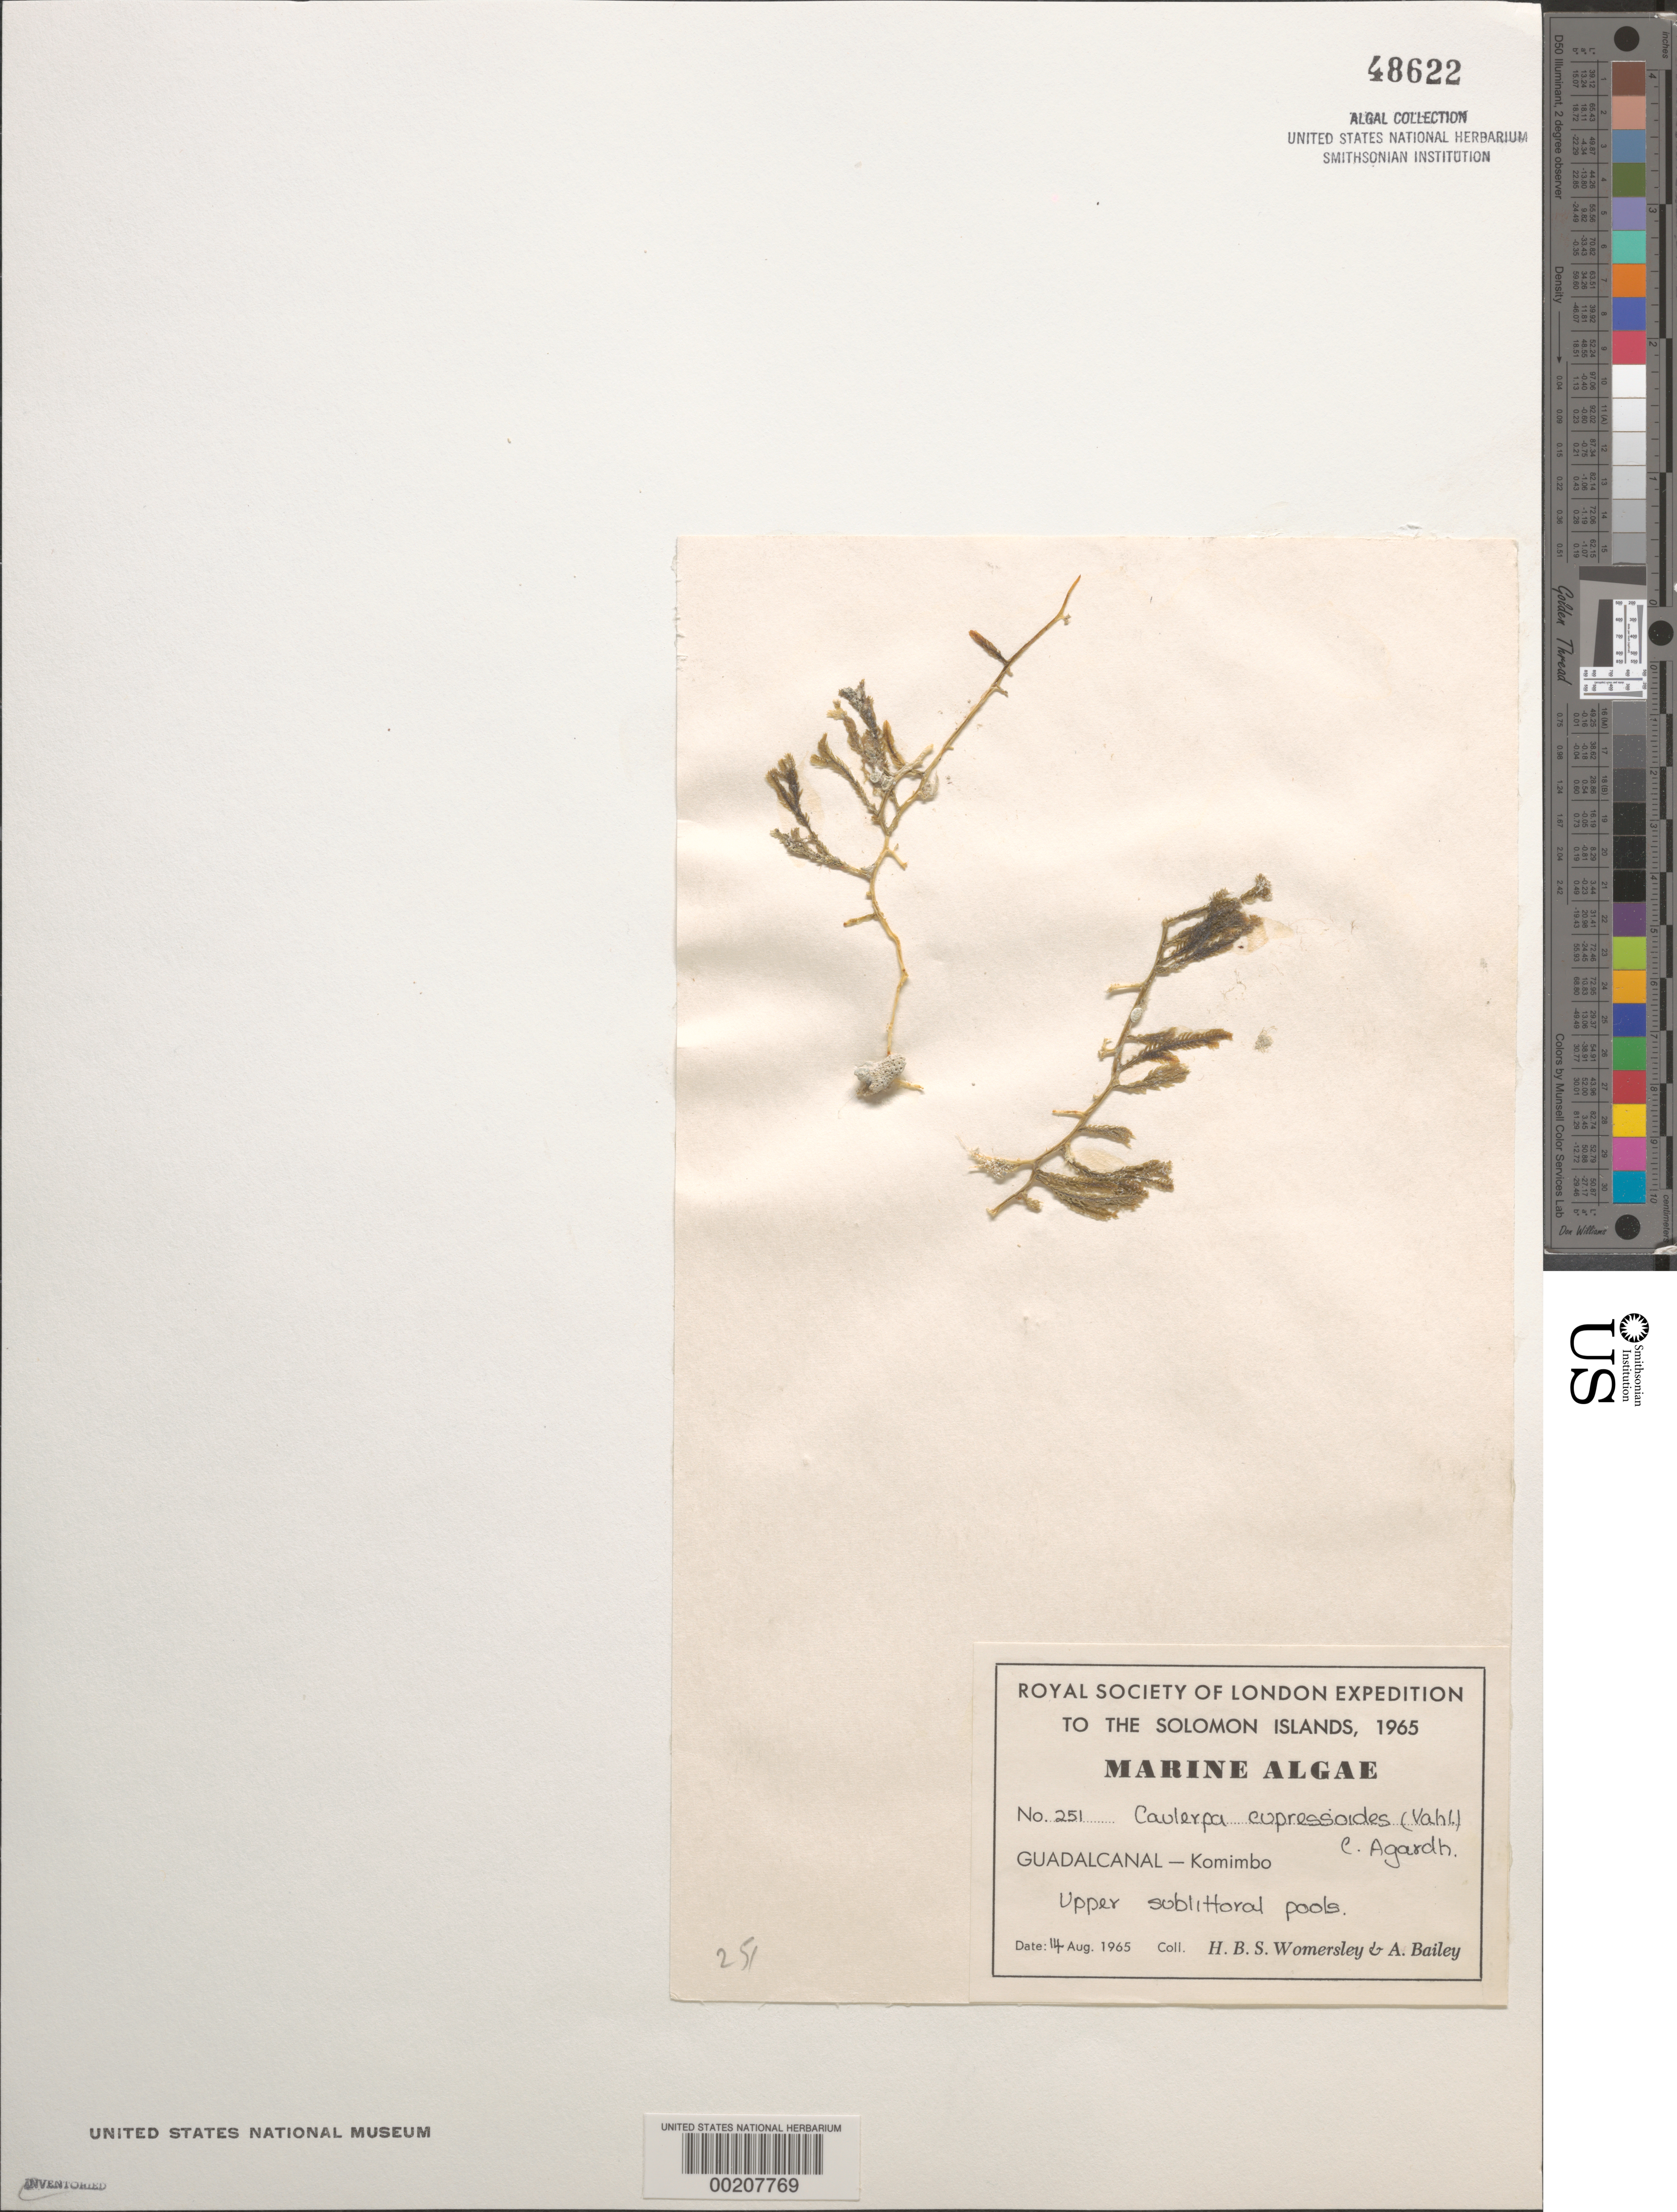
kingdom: Plantae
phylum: Chlorophyta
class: Ulvophyceae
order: Bryopsidales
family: Caulerpaceae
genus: Caulerpa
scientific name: Caulerpa cupressoides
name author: (Vahl) C. Agardh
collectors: H. B. S. Womersley & A. Bailey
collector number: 251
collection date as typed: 14 Aug 1965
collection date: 1965-08-14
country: Solomon Islands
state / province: Guadalcanal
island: Guadalcanal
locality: Komimbo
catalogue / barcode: US 48622